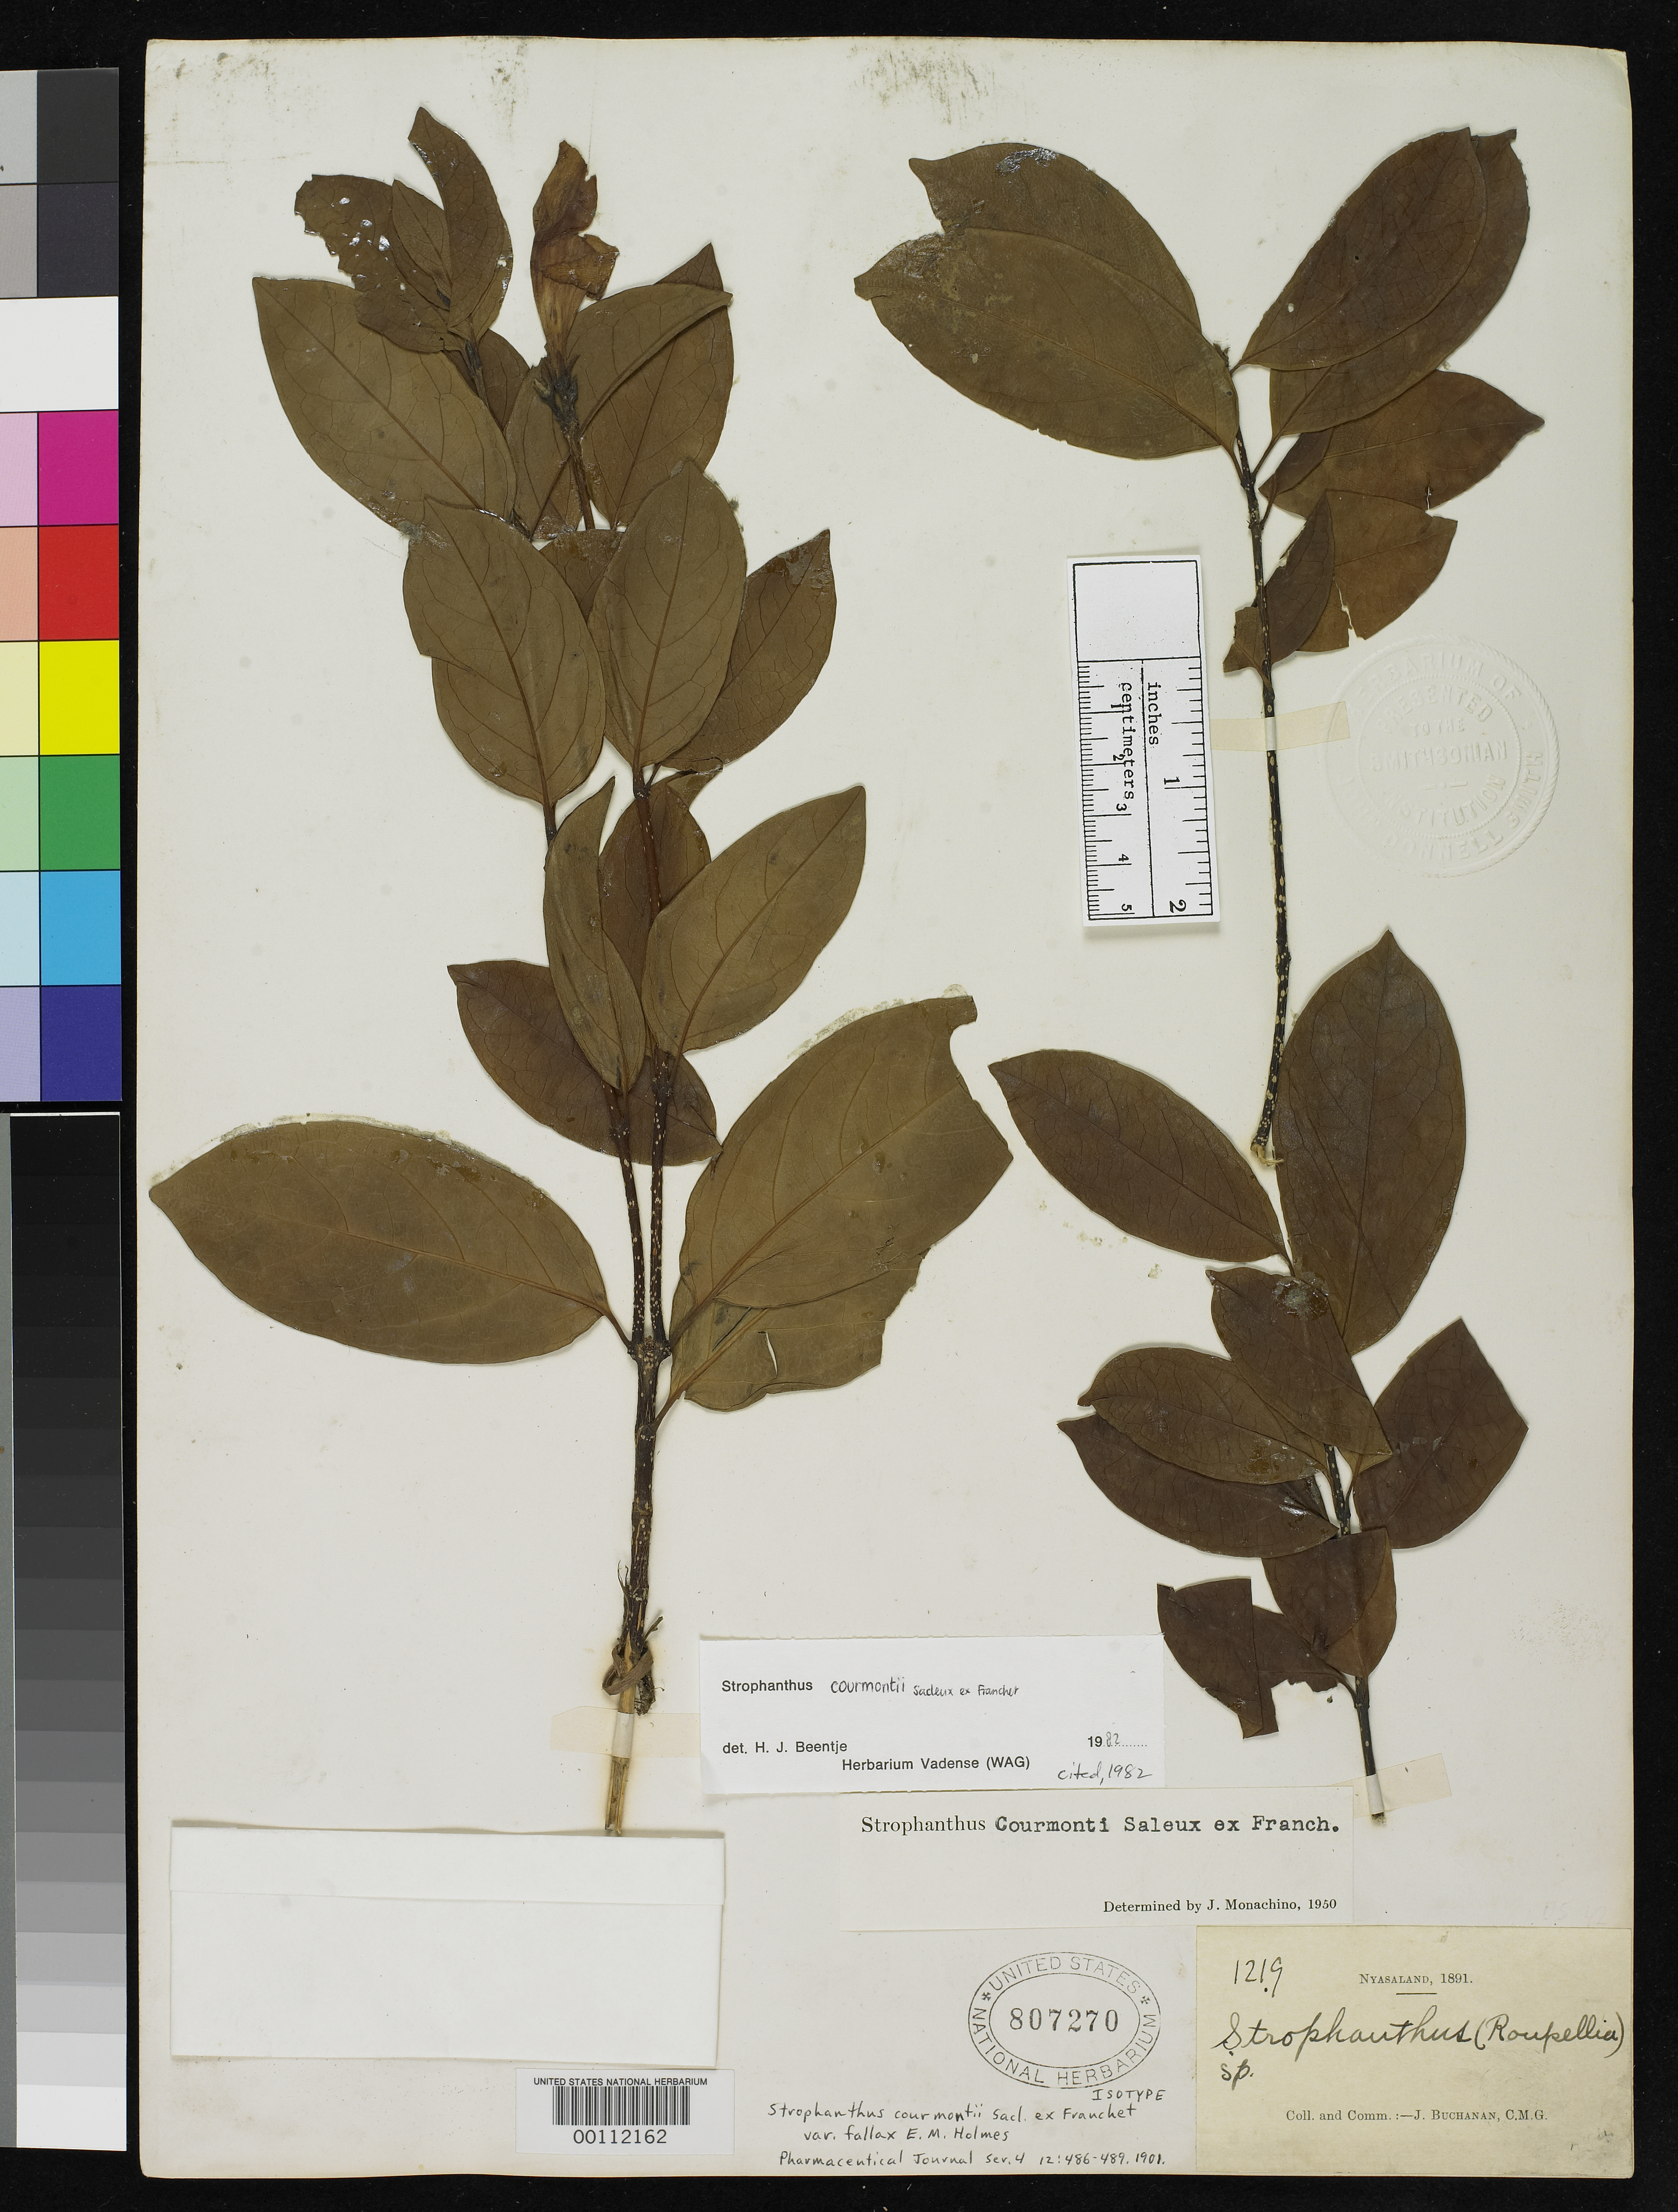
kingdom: Plantae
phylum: Tracheophyta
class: Magnoliopsida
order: Gentianales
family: Apocynaceae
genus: Strophanthus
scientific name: Strophanthus courmontii var. fallax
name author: E.M. Holmes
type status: Isotype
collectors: J. Buchanan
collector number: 1219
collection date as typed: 1891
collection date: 1891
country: Malawi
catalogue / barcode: US 807270